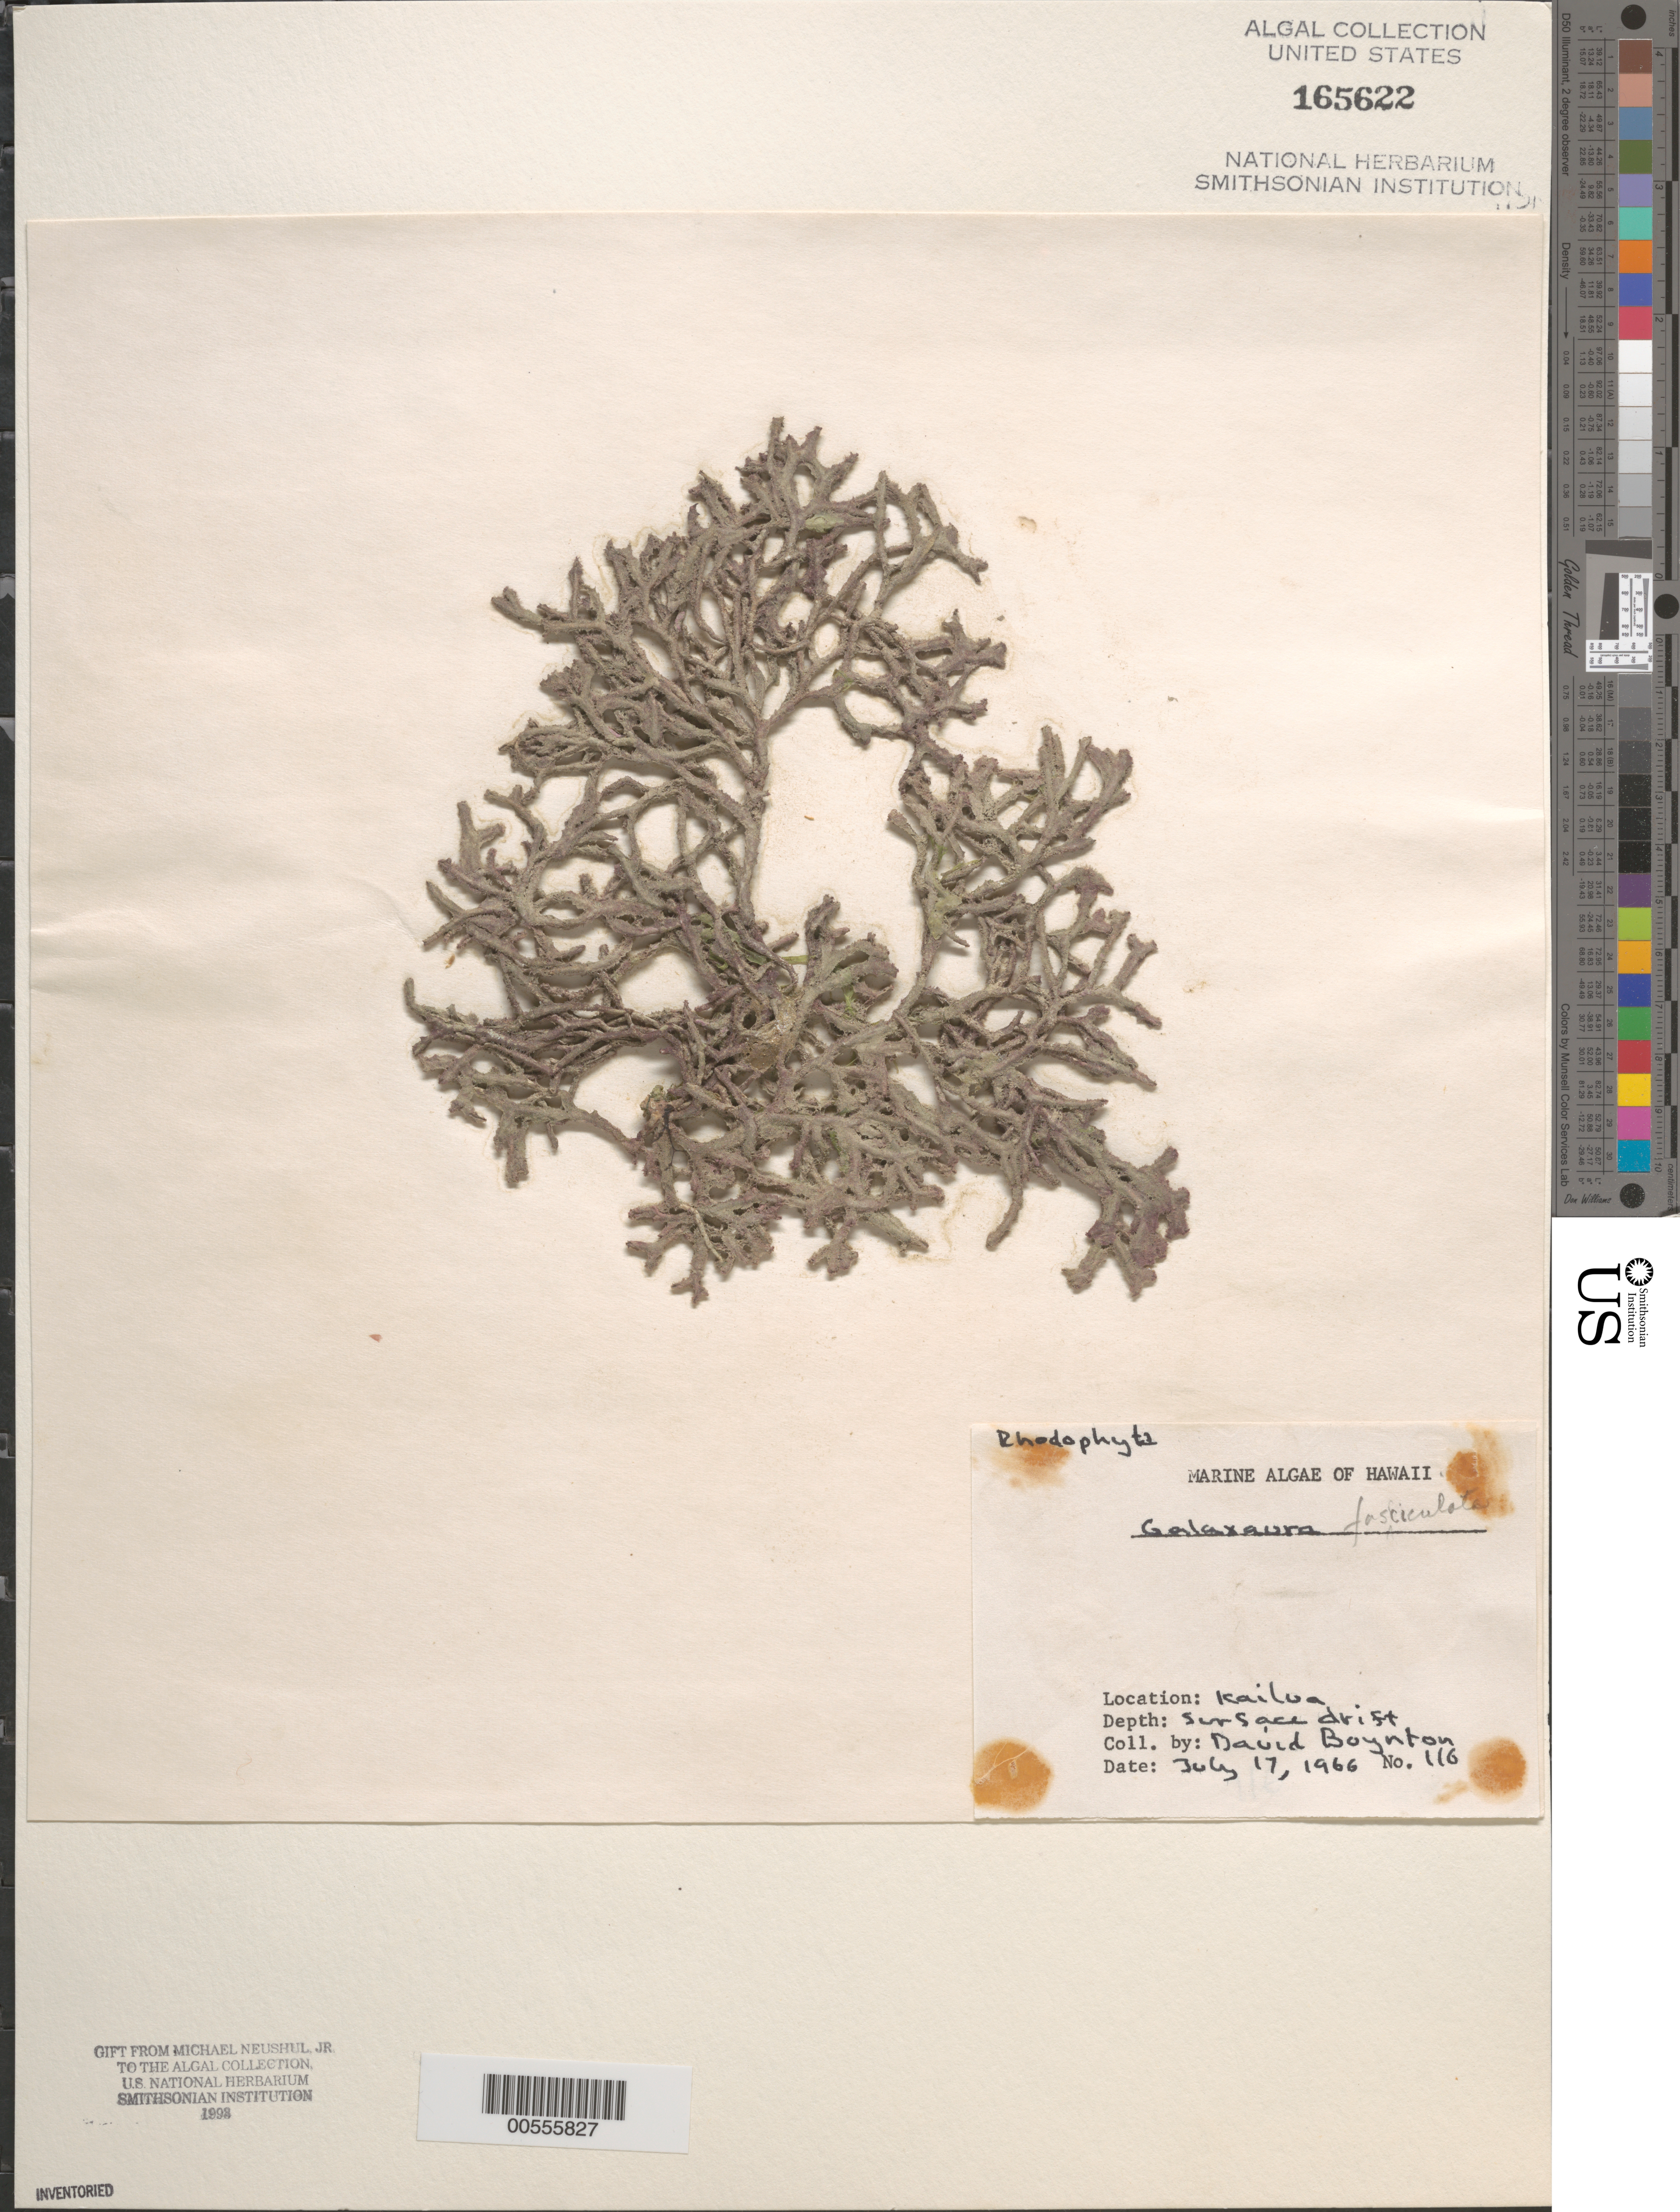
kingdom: Plantae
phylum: Rhodophyta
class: Florideophyceae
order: Nemaliales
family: Galaxauraceae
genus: Galaxaura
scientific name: Galaxaura divaricata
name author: (L.) Huisman & R.A. Towns.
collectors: D. Boynton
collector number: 116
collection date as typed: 17 Jul 1966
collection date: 1966-07-17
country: United States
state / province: Hawaii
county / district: Honolulu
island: Oahu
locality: Kailua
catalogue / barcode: US 165622